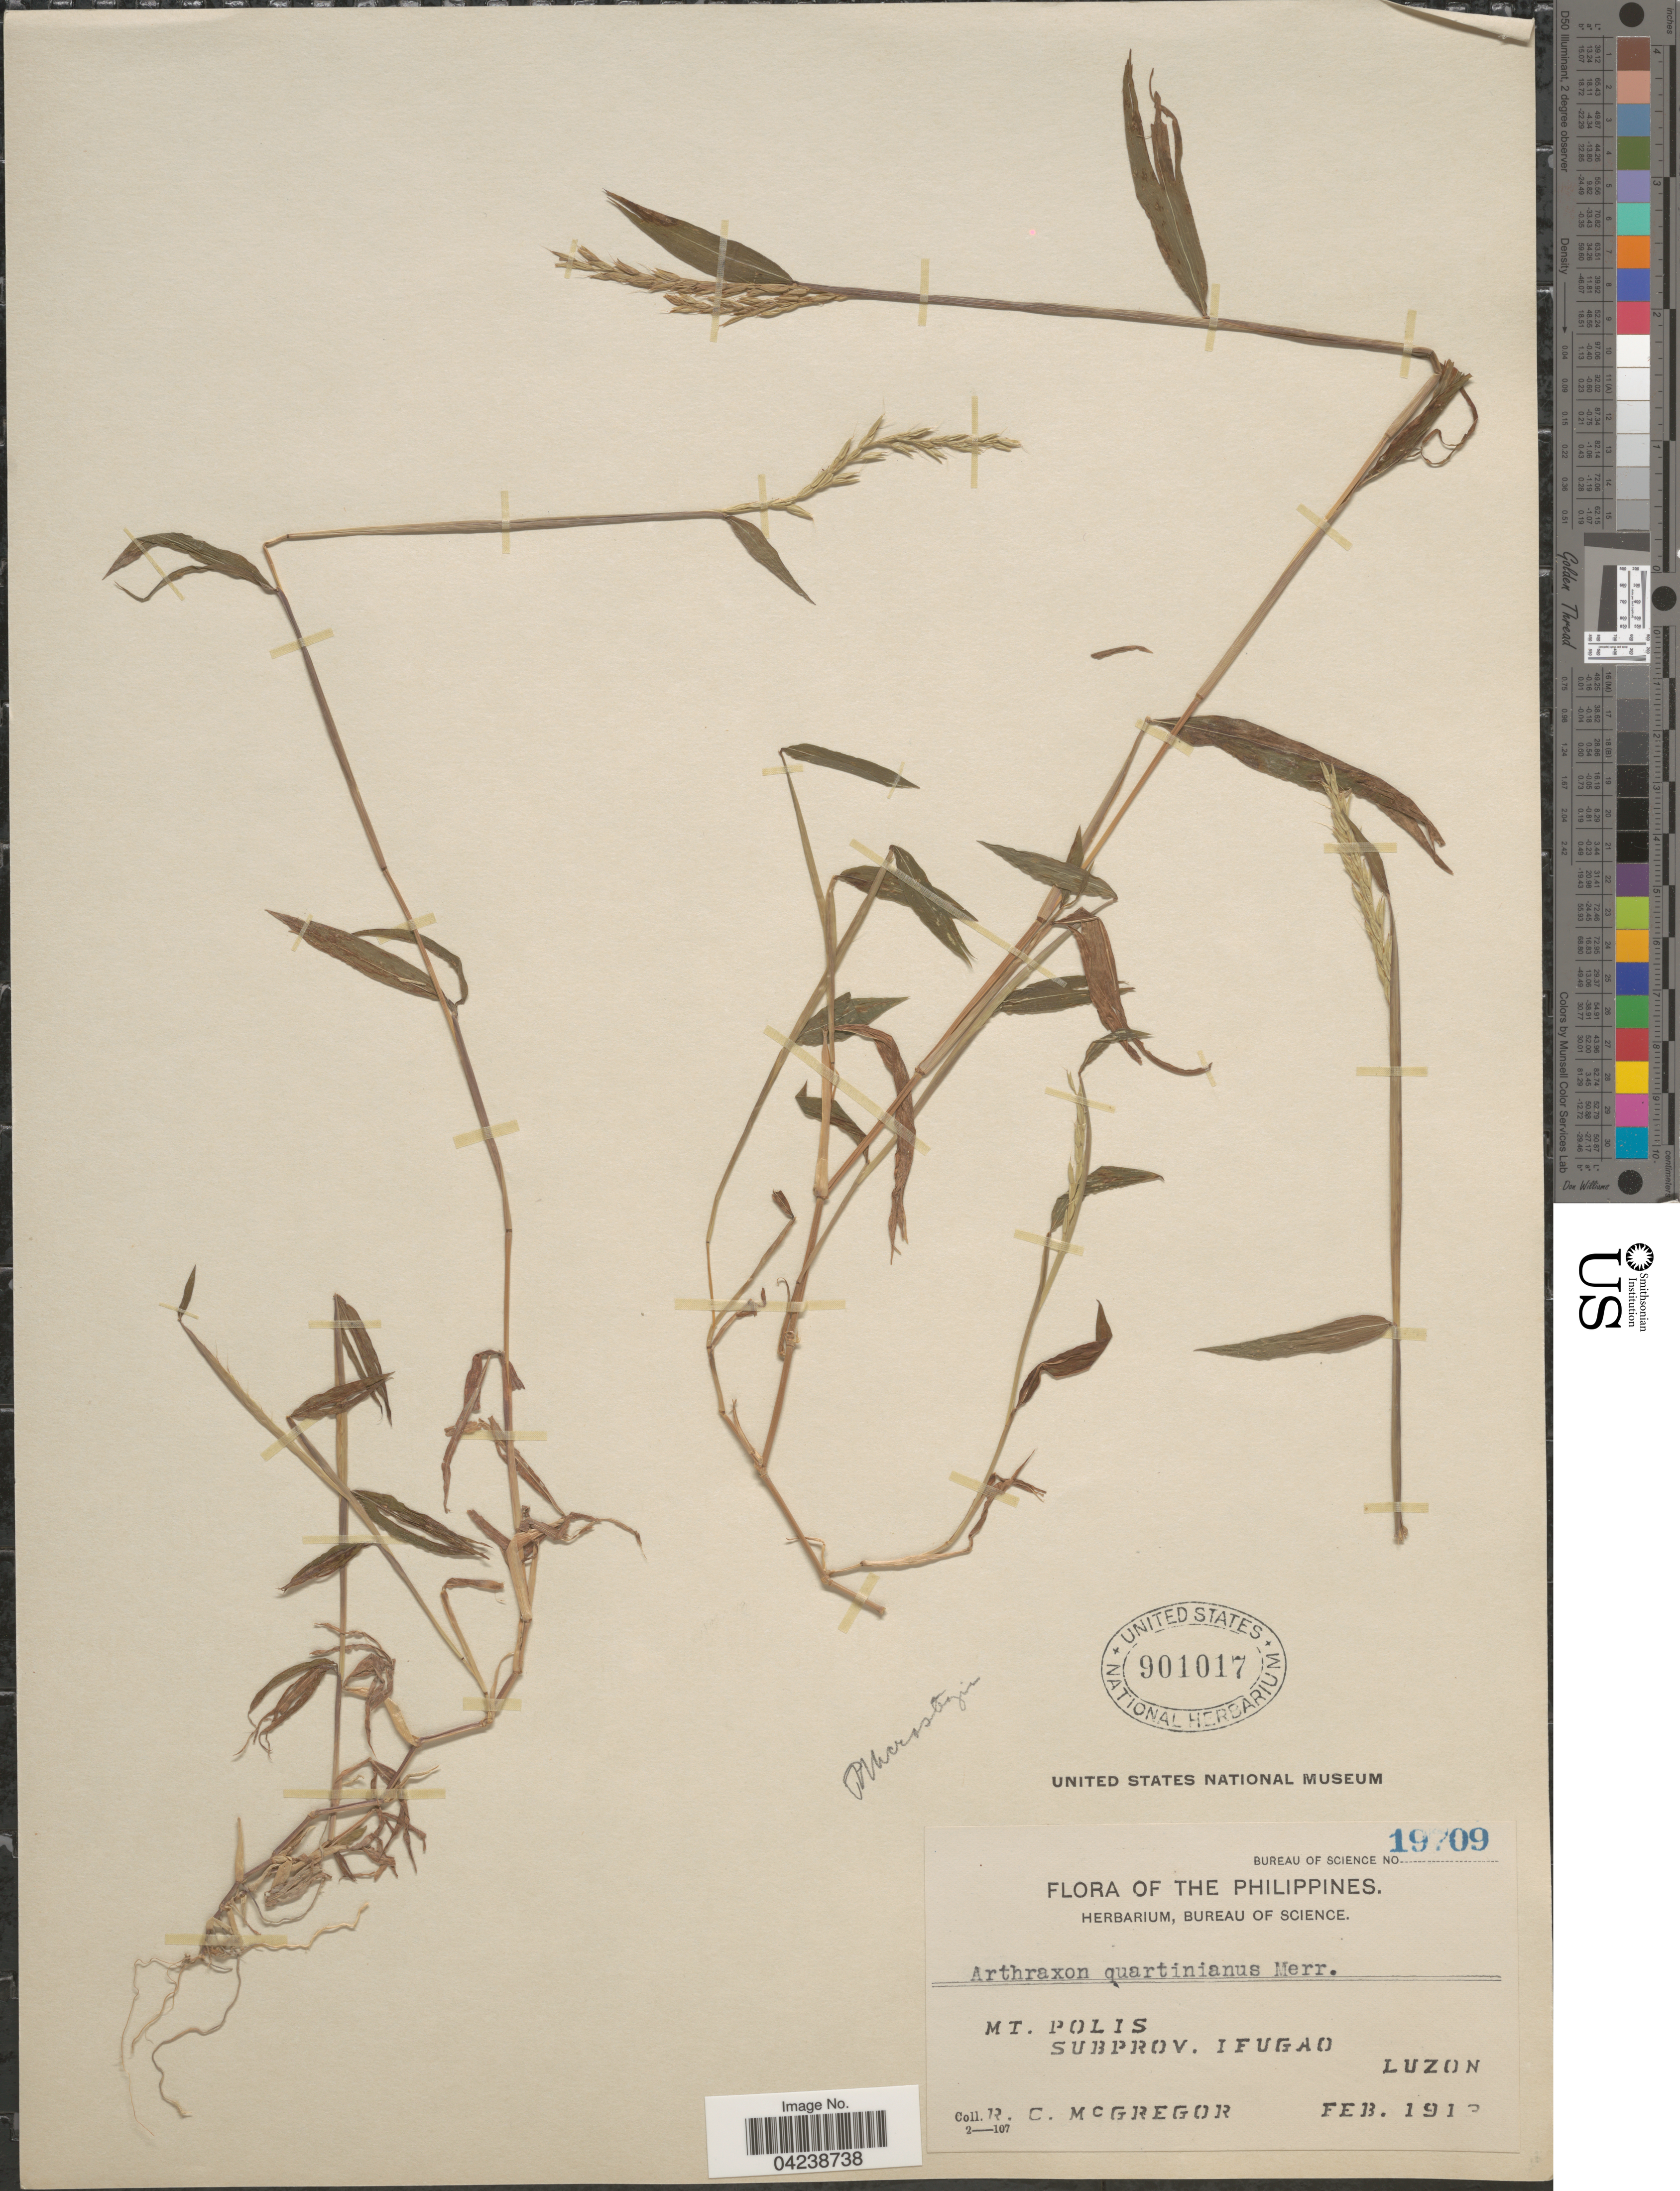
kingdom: Plantae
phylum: Tracheophyta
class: Liliopsida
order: Poales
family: Poaceae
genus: Arthraxon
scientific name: Arthraxon hispidus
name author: (Thunb.) Makino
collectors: R. C. McGregor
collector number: Bureau Of Science 19709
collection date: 1913-02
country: Philippines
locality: Mt. Polis. Subprov. Ifugao. Luzon.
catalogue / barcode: US 901017